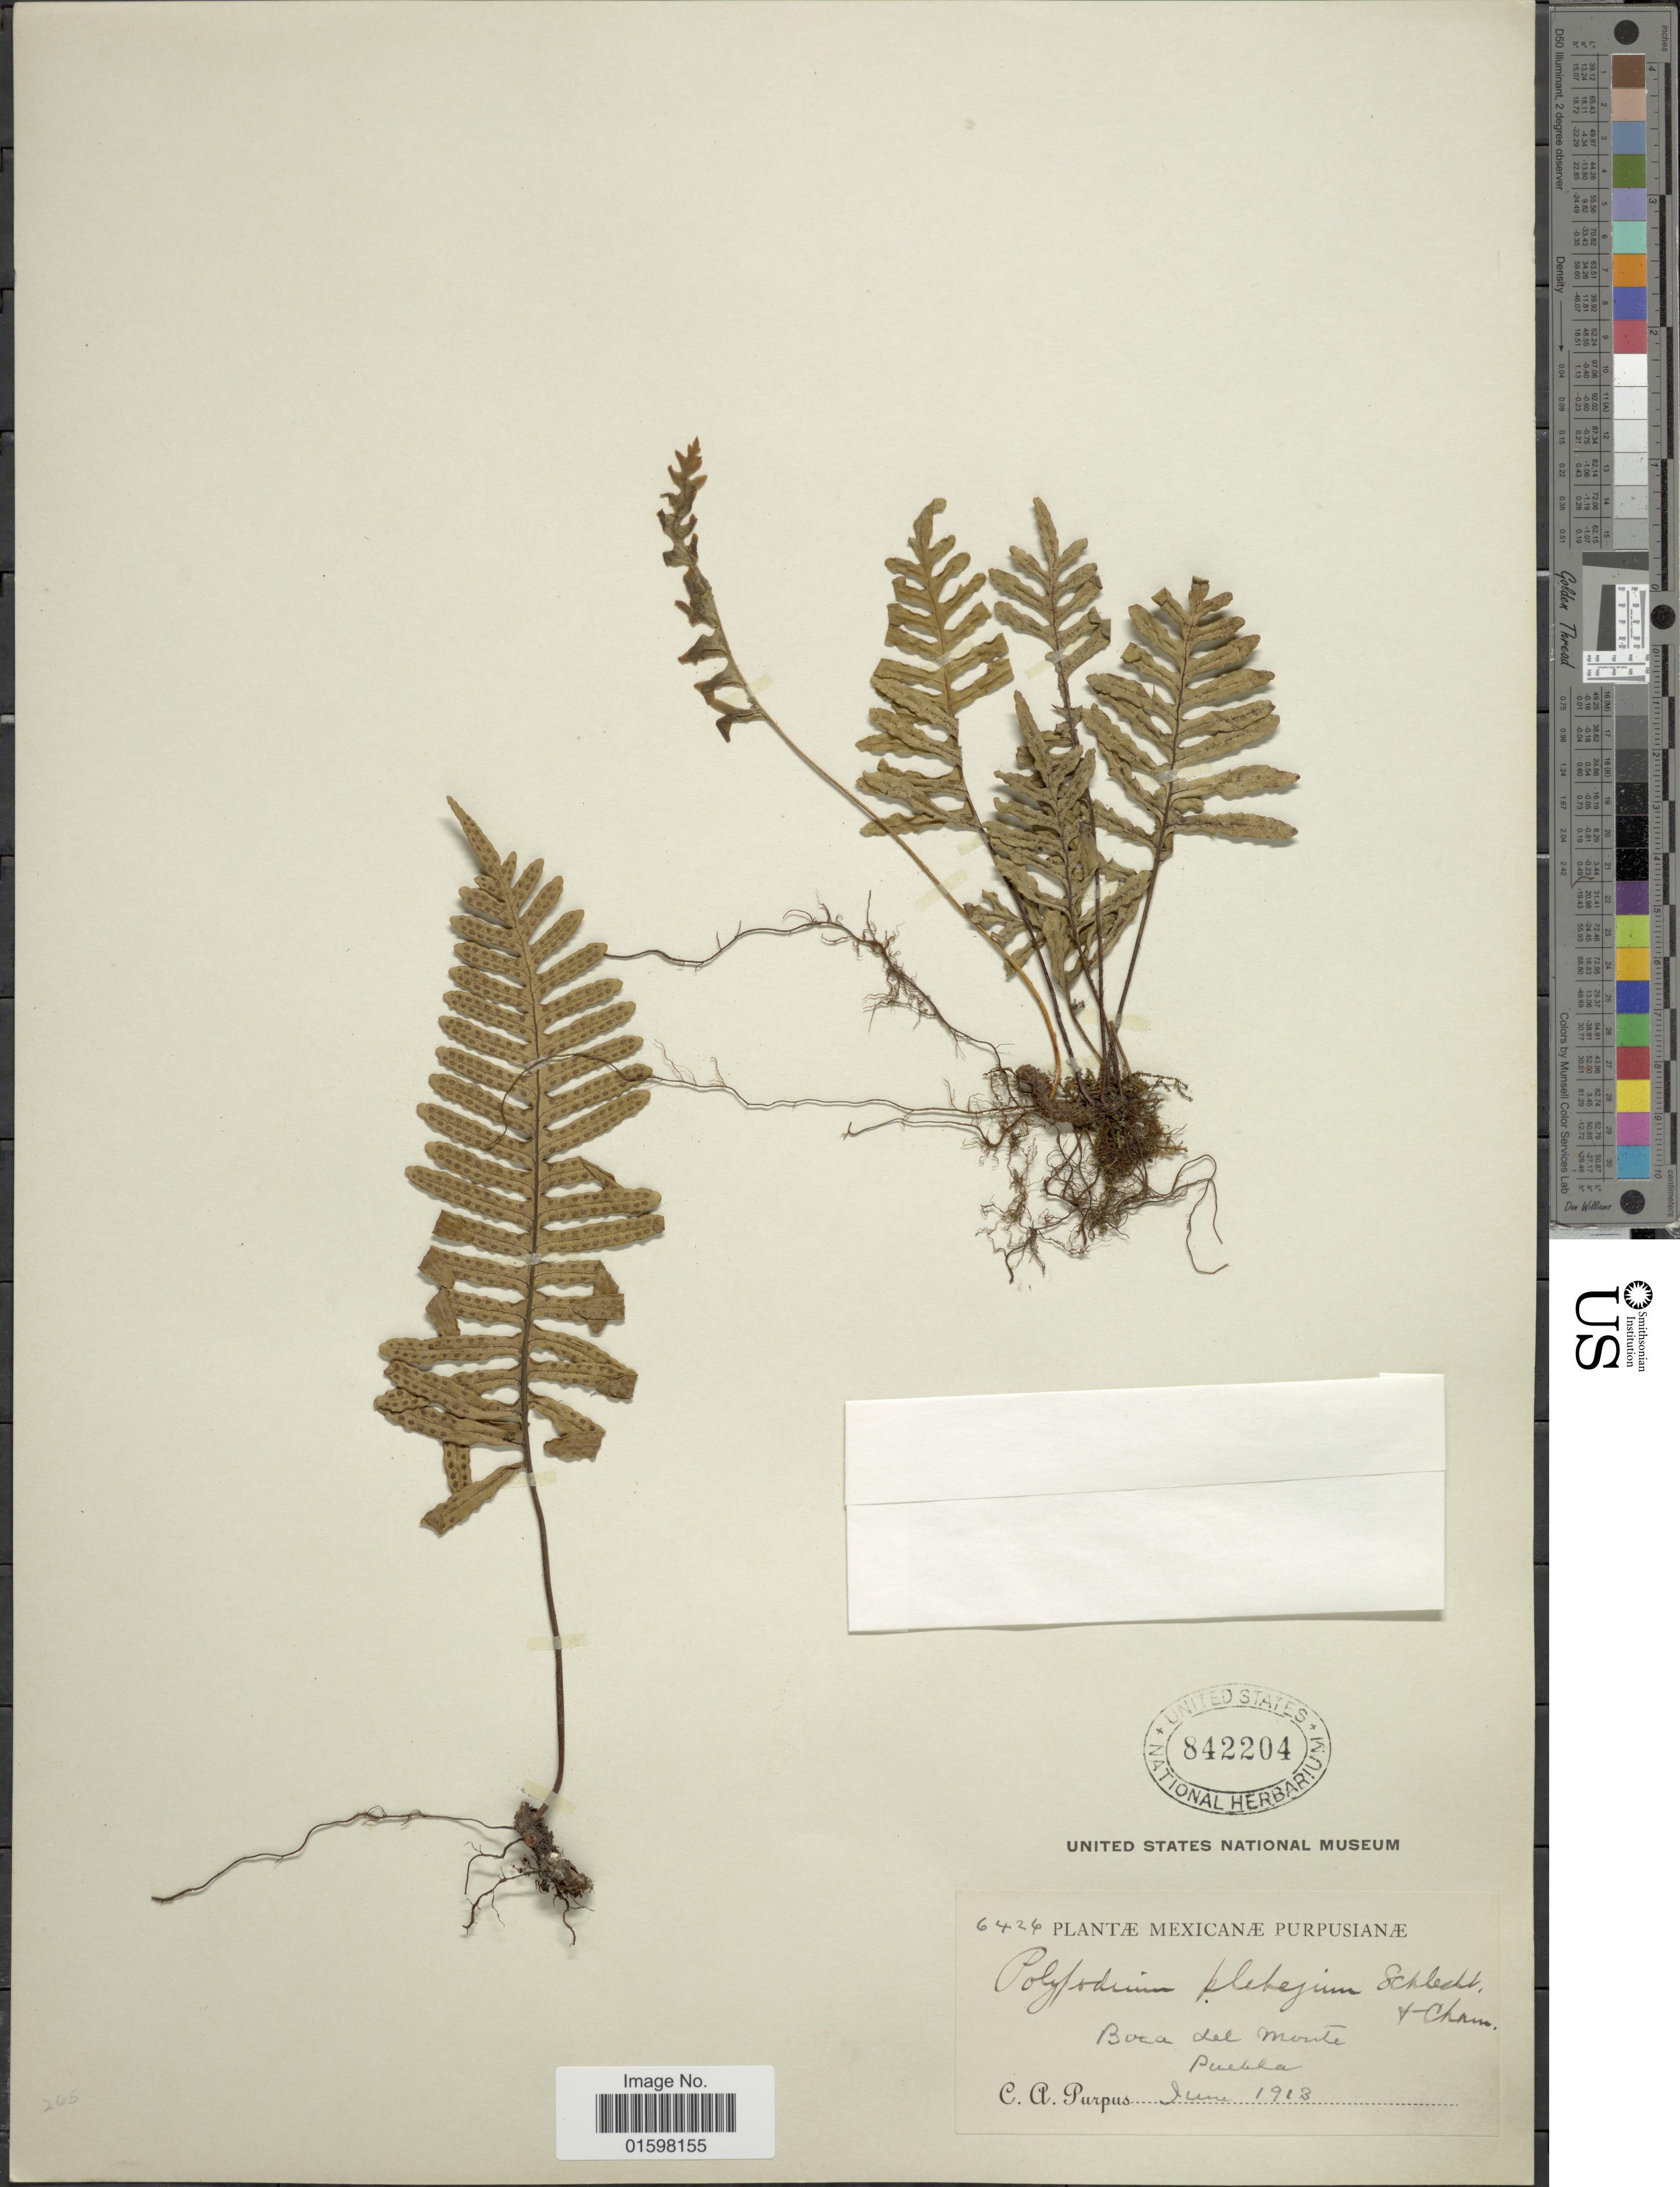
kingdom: Plantae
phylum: Tracheophyta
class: Polypodiopsida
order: Polypodiales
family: Polypodiaceae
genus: Pleopeltis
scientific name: Pleopeltis plebeia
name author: (Schltdl. ex Cham.) A.R. Sm. & Tejero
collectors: C. A. Purpus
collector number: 6426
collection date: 1912-06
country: Mexico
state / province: Puebla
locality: Boca del Monte, Puebla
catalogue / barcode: US 842204